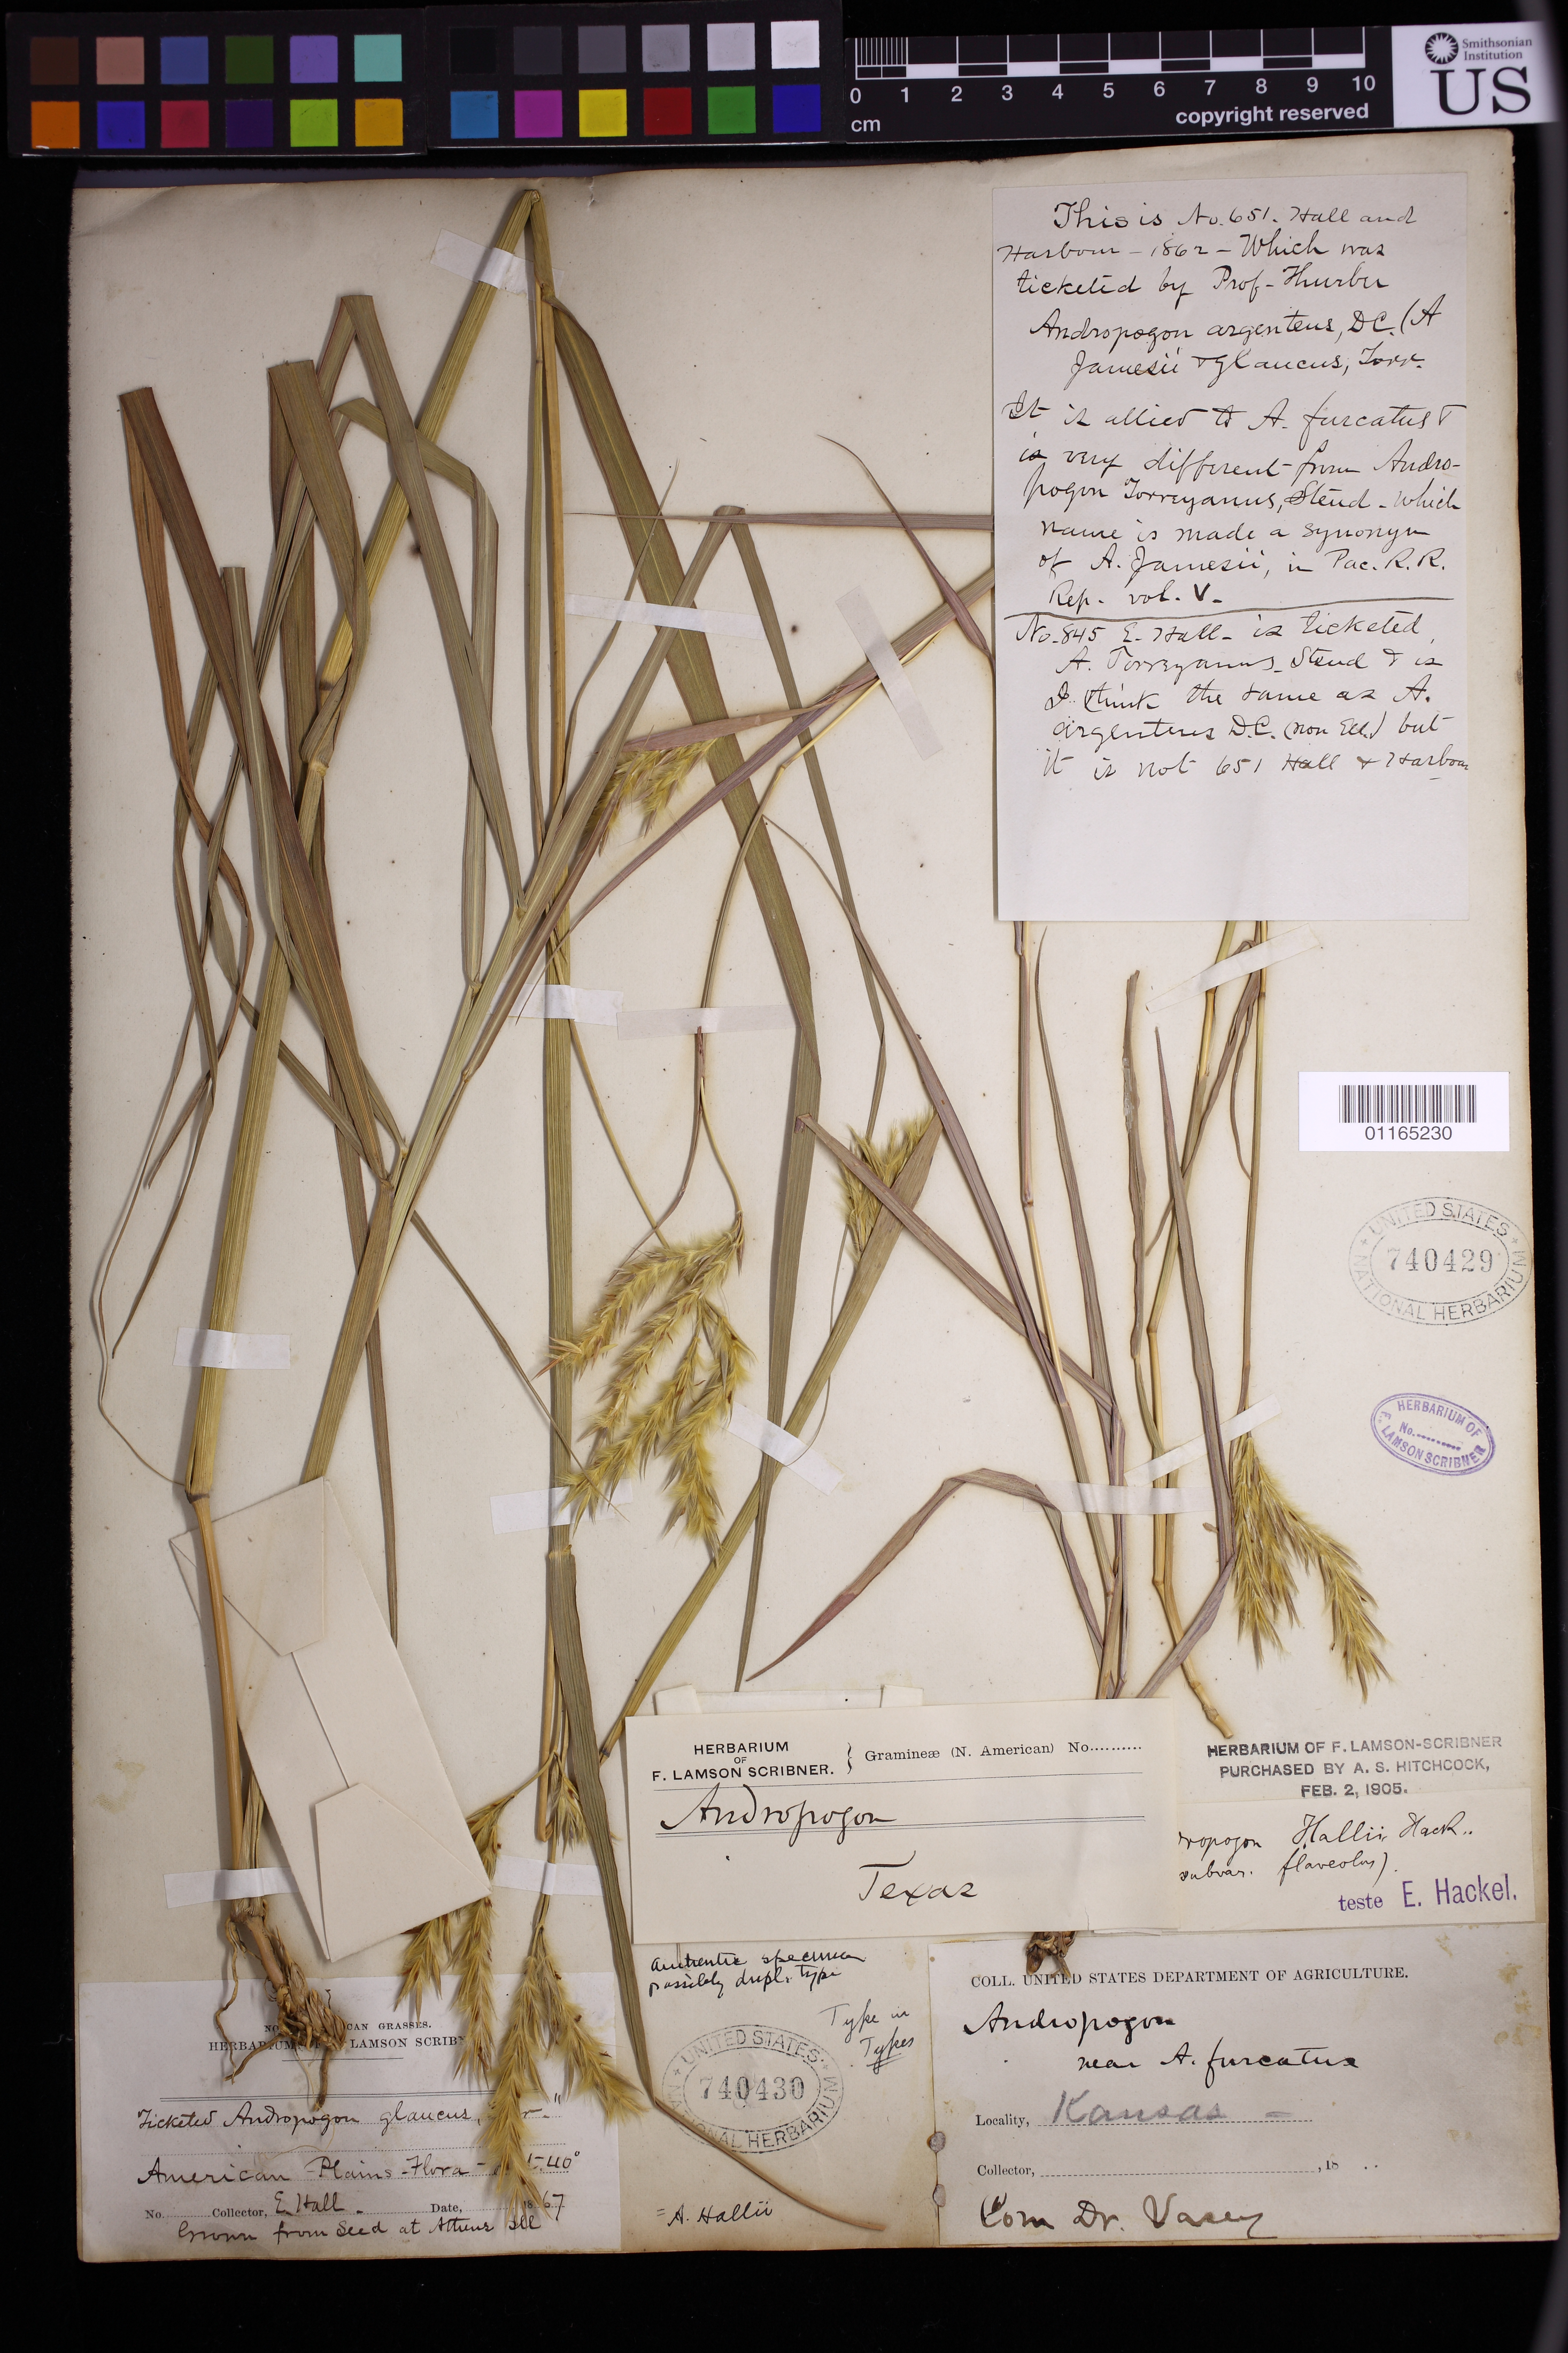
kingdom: Plantae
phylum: Tracheophyta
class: Liliopsida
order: Poales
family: Poaceae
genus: Andropogon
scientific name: Andropogon hallii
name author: Hack.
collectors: G. Vasey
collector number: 651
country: United States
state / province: Kansas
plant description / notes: Apparently not type material, mounted on same sheet as possible type of Andropogon hallii Hack. (USNH 740430).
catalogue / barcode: US 749429-2